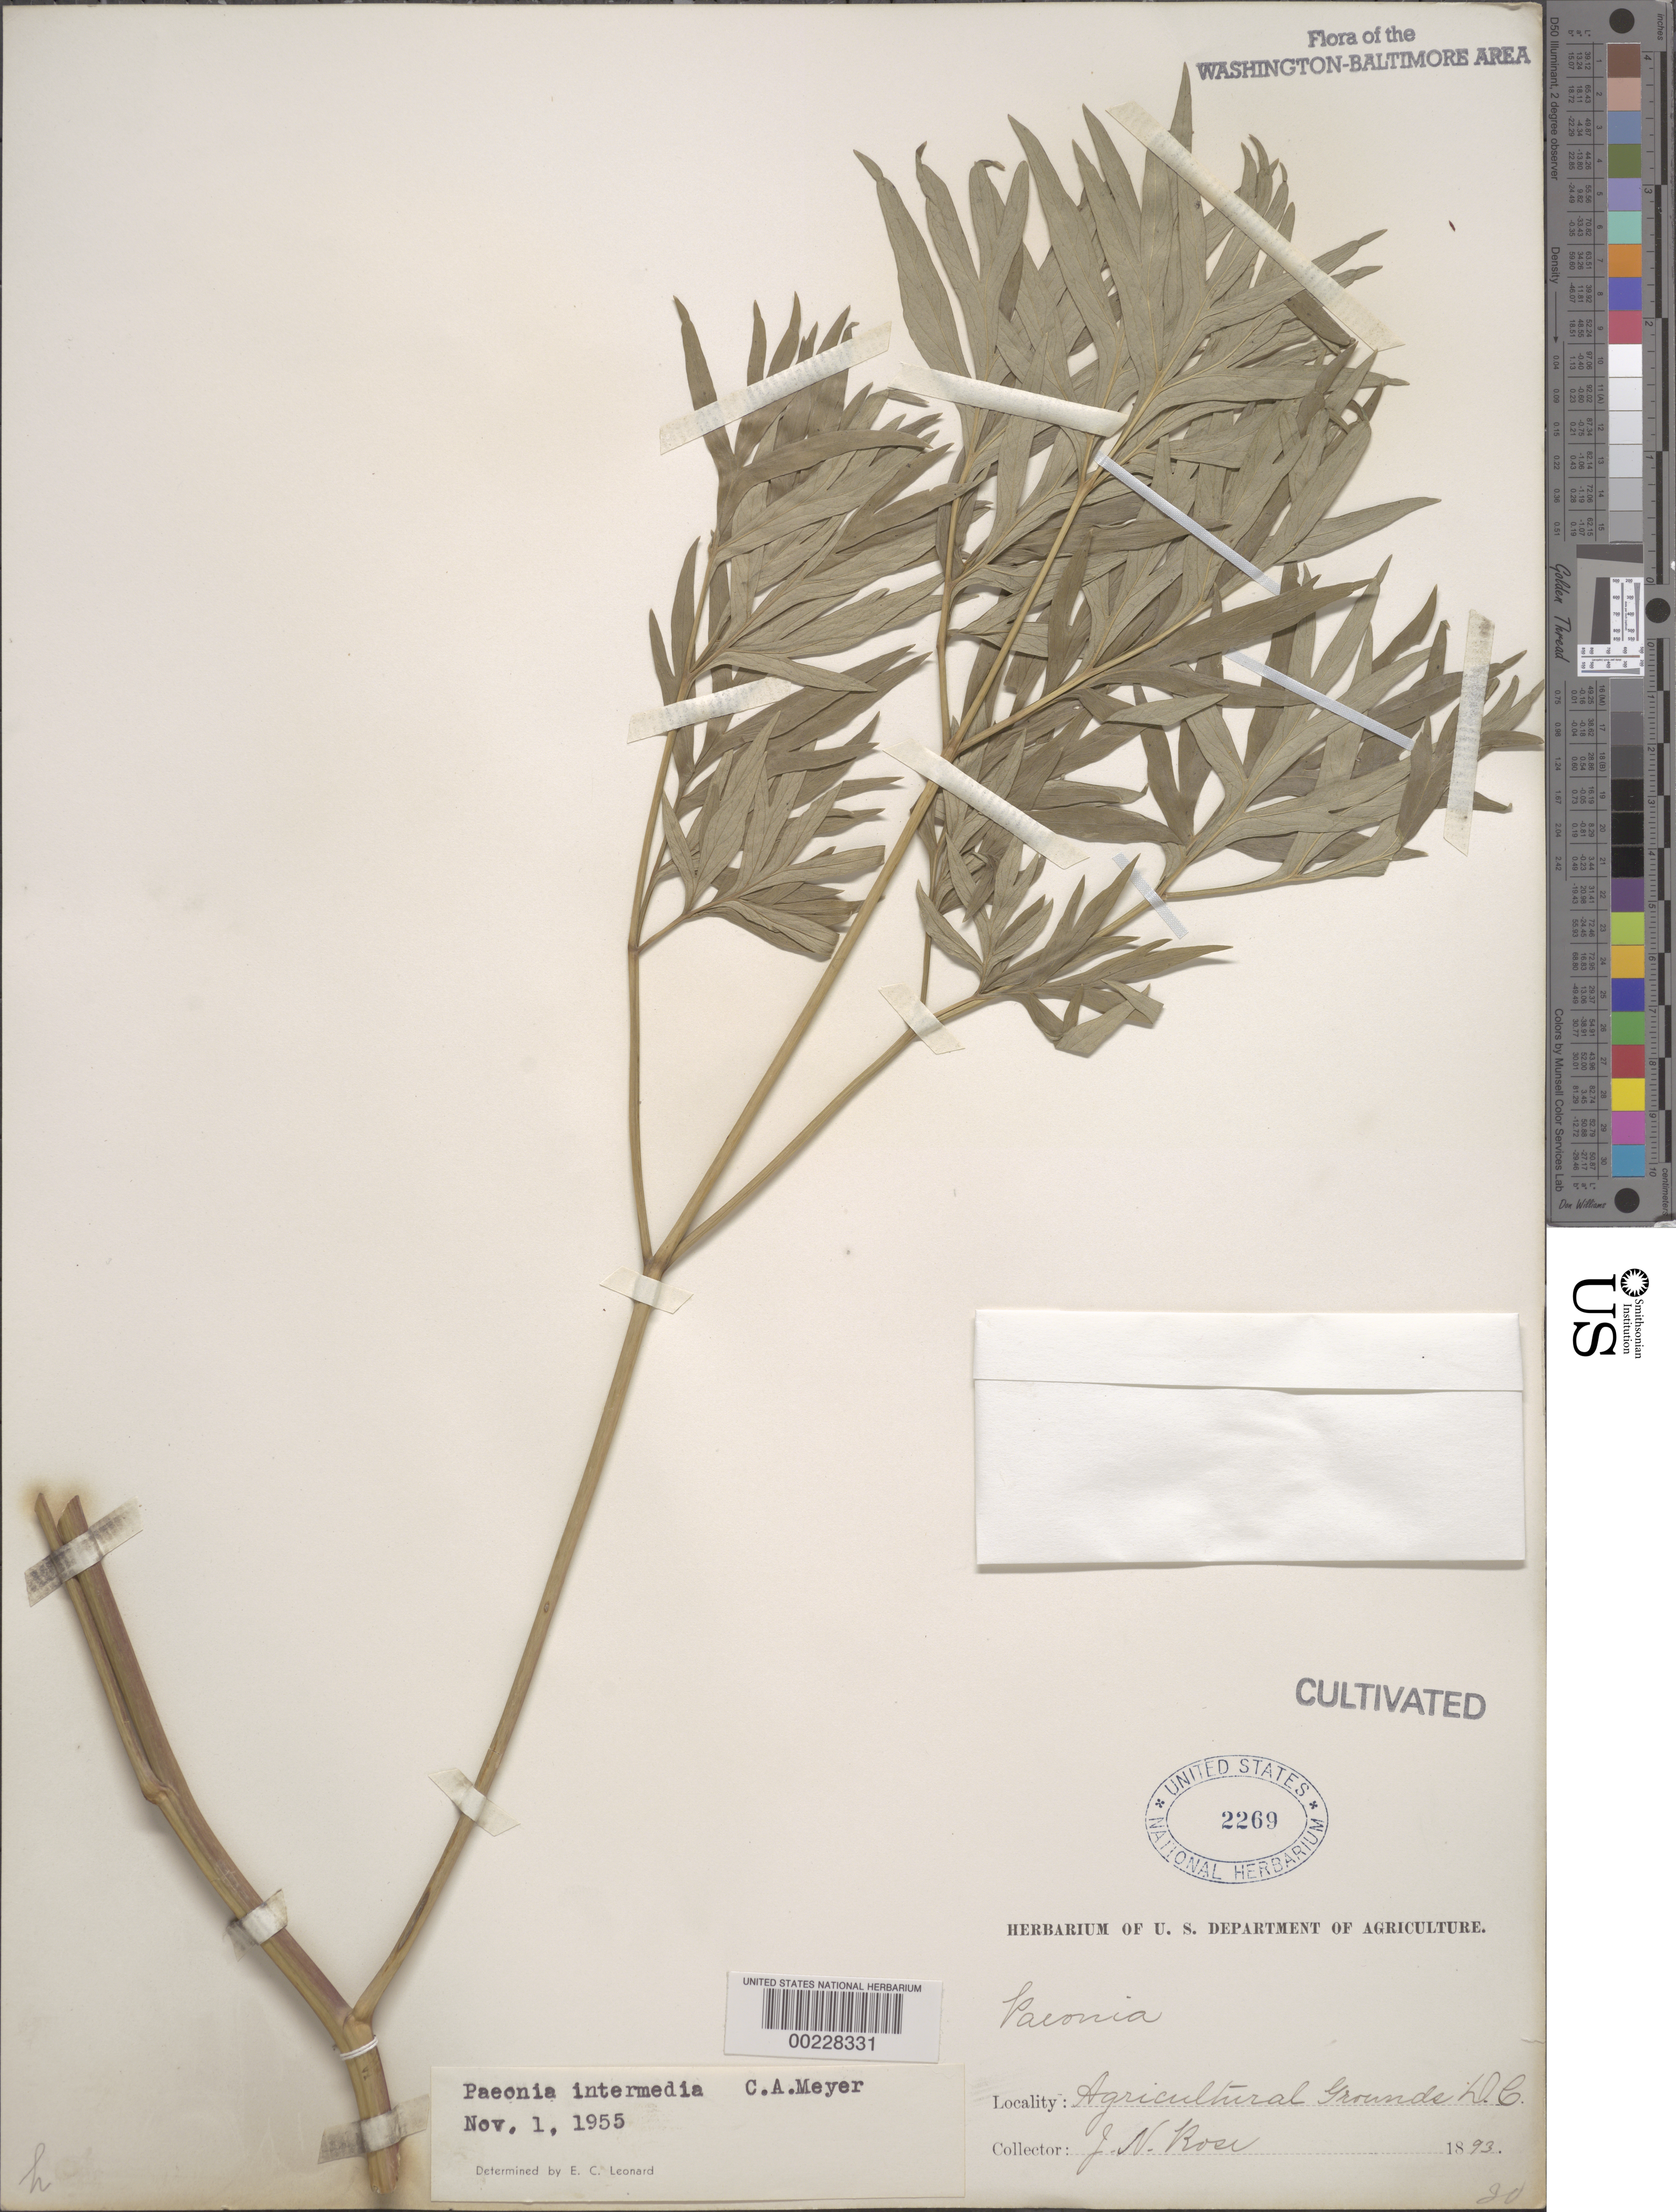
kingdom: Plantae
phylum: Tracheophyta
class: Magnoliopsida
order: Saxifragales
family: Paeoniaceae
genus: Paeonia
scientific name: Paeonia intermedia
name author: C.A. Mey.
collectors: J. N. Rose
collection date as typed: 1893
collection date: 1893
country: United States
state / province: District of Columbia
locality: Agricultural grounds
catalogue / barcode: US 2269